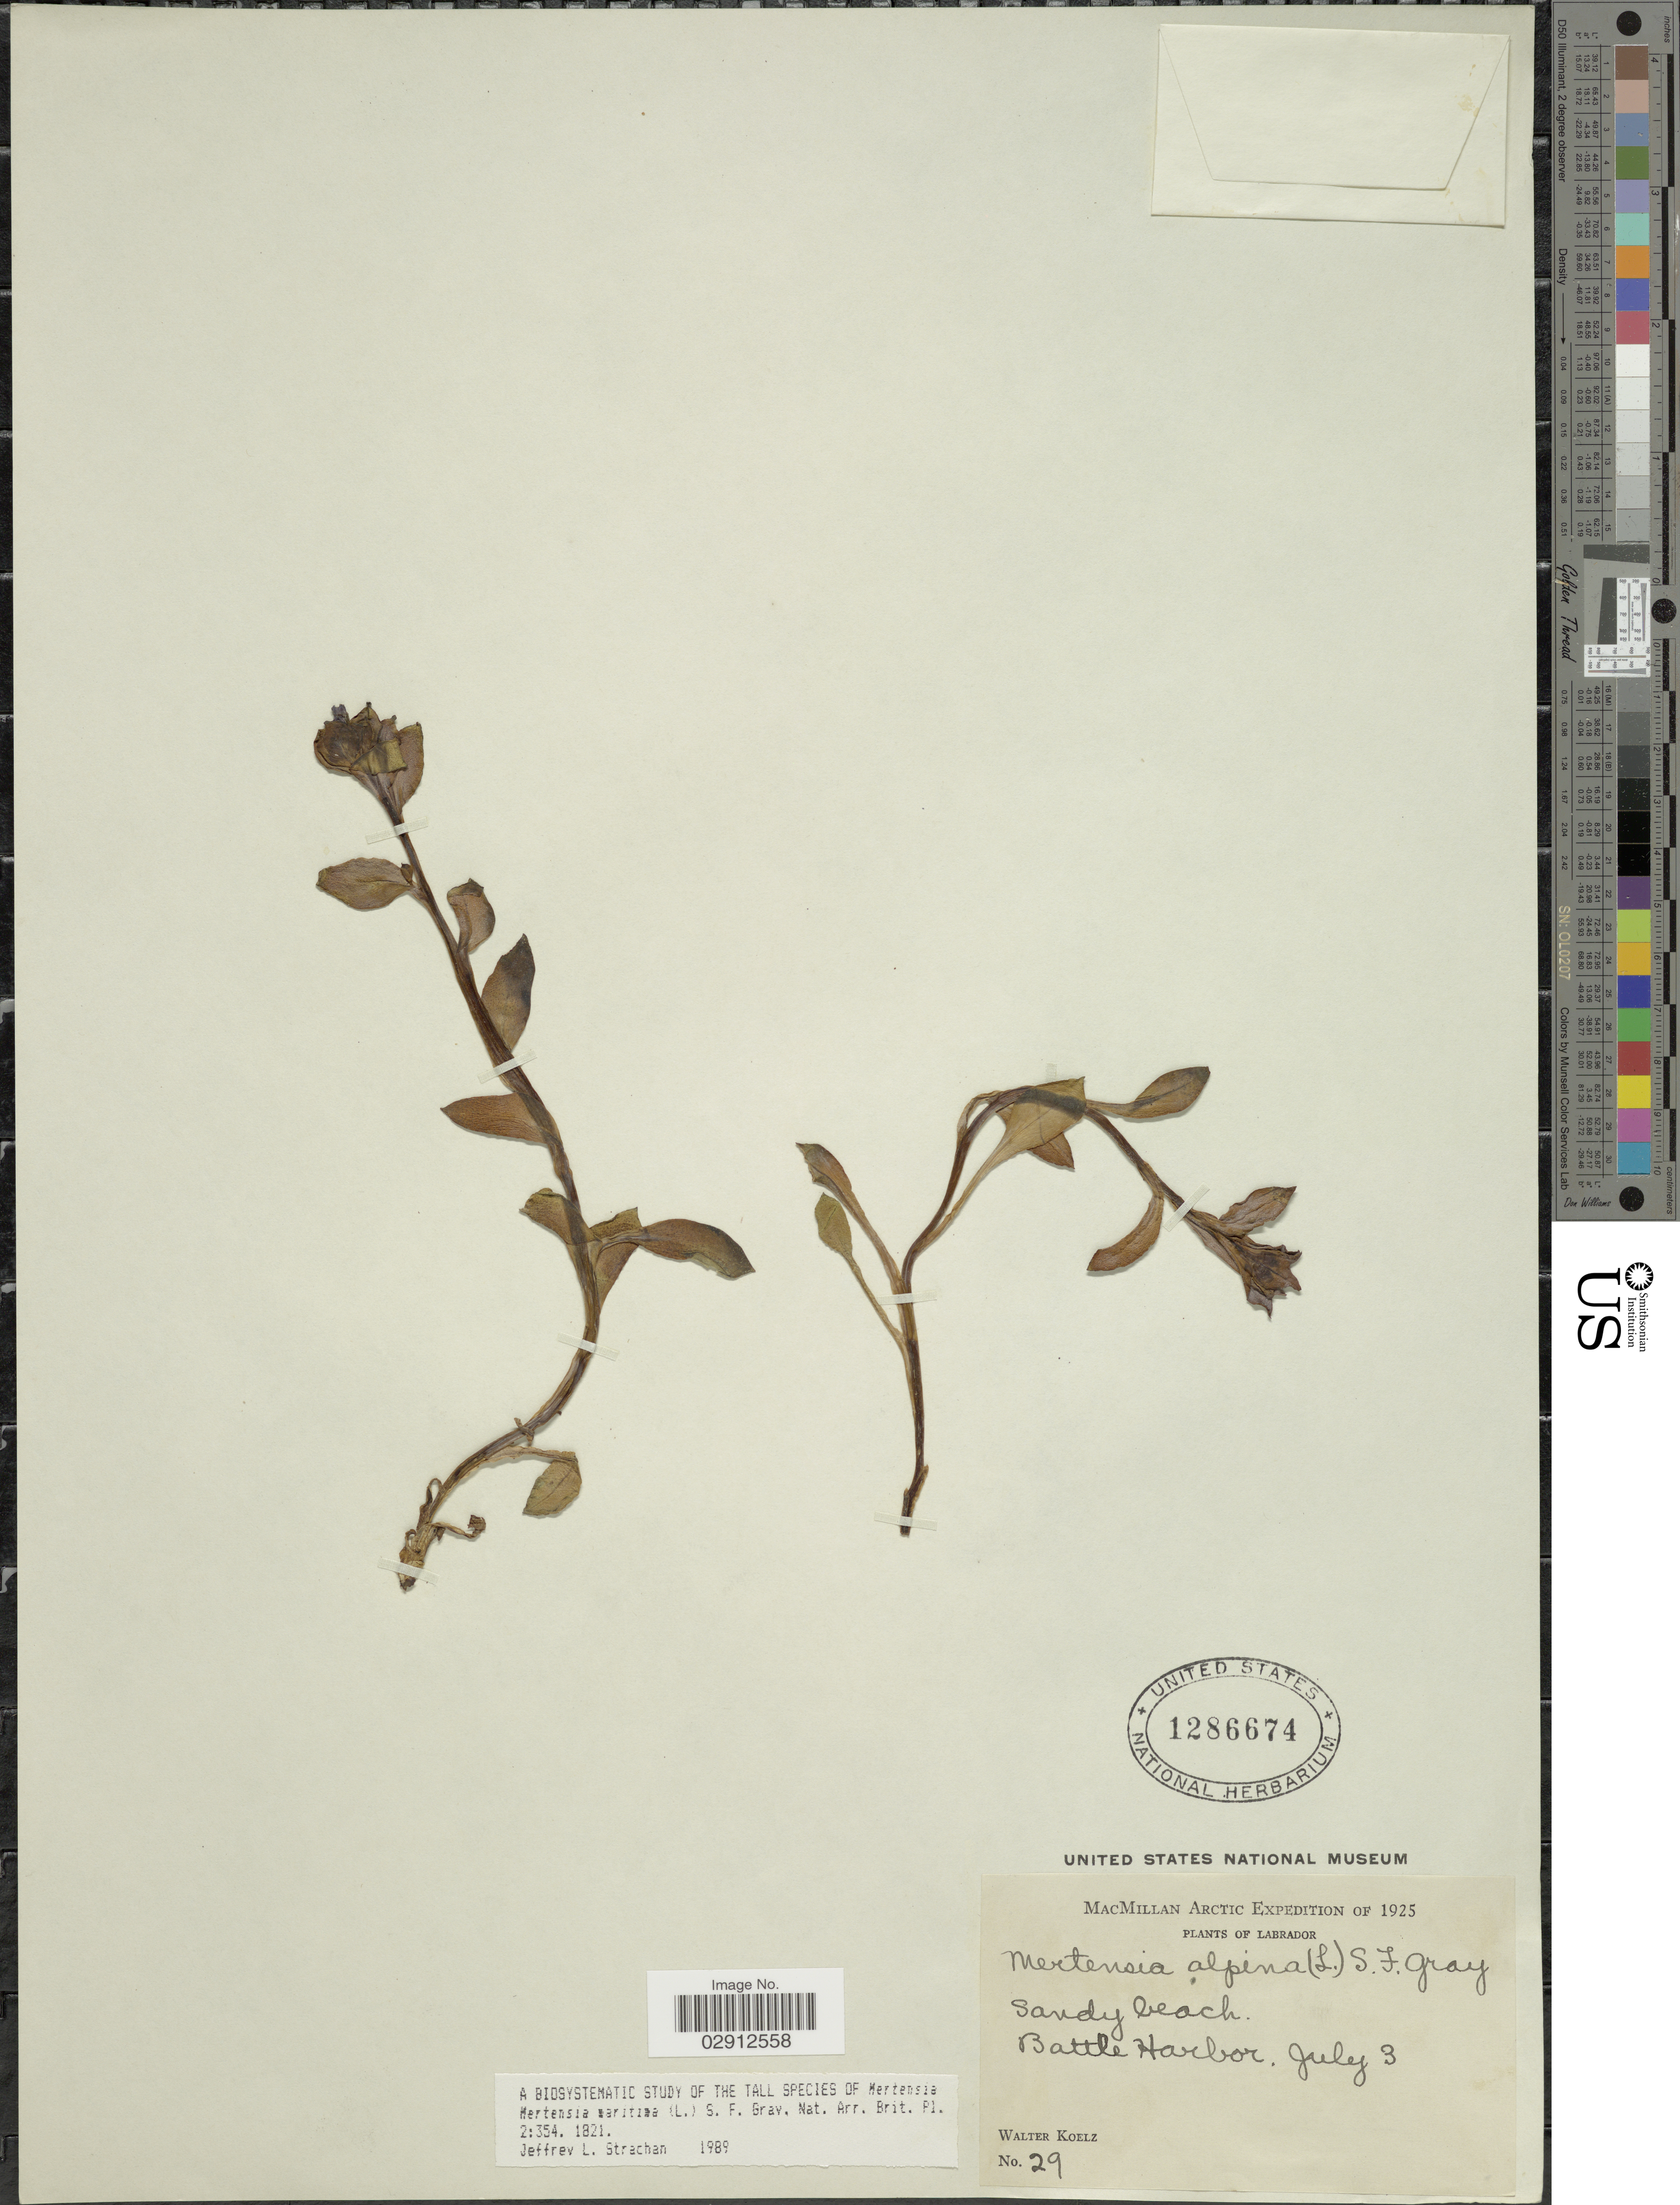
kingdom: Plantae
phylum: Tracheophyta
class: Magnoliopsida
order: Boraginales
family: Boraginaceae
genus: Mertensia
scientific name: Mertensia maritima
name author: (L.) S.F. Gray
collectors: W. N. Koelz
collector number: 29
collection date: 1925-07-03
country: Canada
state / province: Newfoundland and Labrador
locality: MacMillan Arctic, Battle Harbor, Labrador.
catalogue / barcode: US 1286674